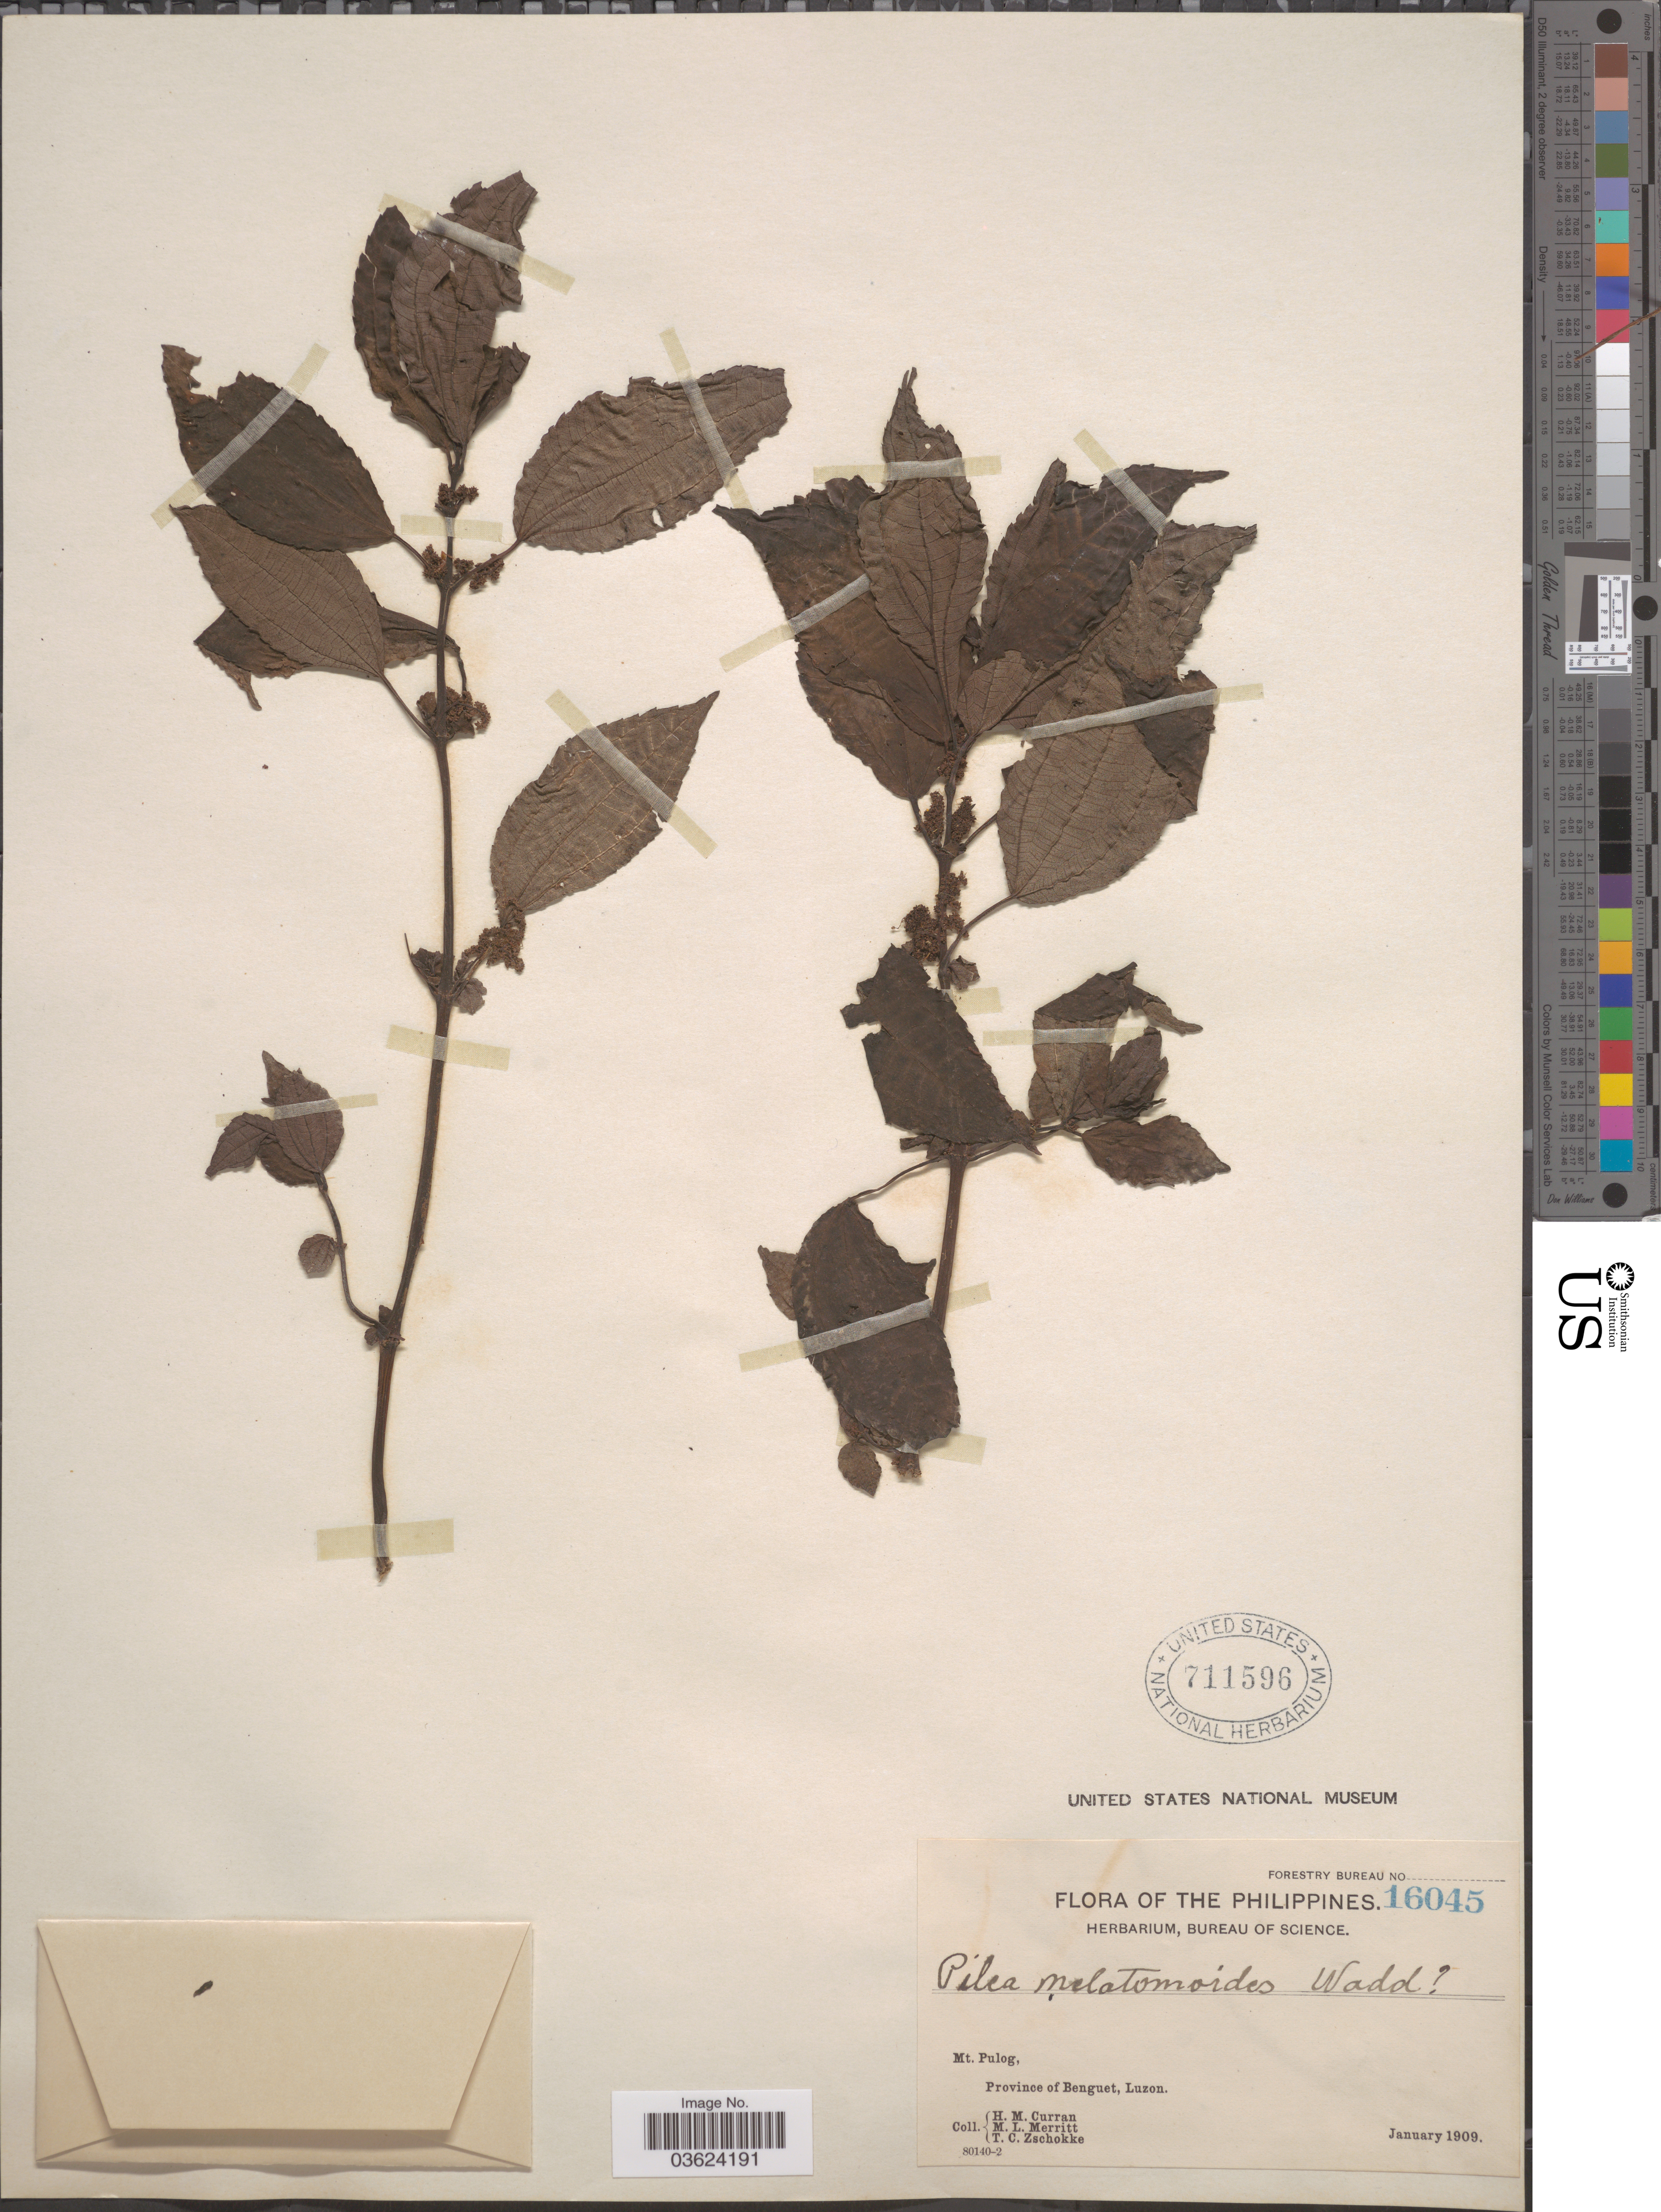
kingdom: Plantae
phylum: Tracheophyta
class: Magnoliopsida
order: Rosales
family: Urticaceae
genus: Pilea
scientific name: Pilea melastomoides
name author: (Spreng.) Urb.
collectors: H. M. Curran, M. L. Merritt & T. C. Zschokke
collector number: Forestry Bureau 16045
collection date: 1909-01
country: Philippines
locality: Mt. Pulog, Province of Benguet, Luzon.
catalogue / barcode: US 711596